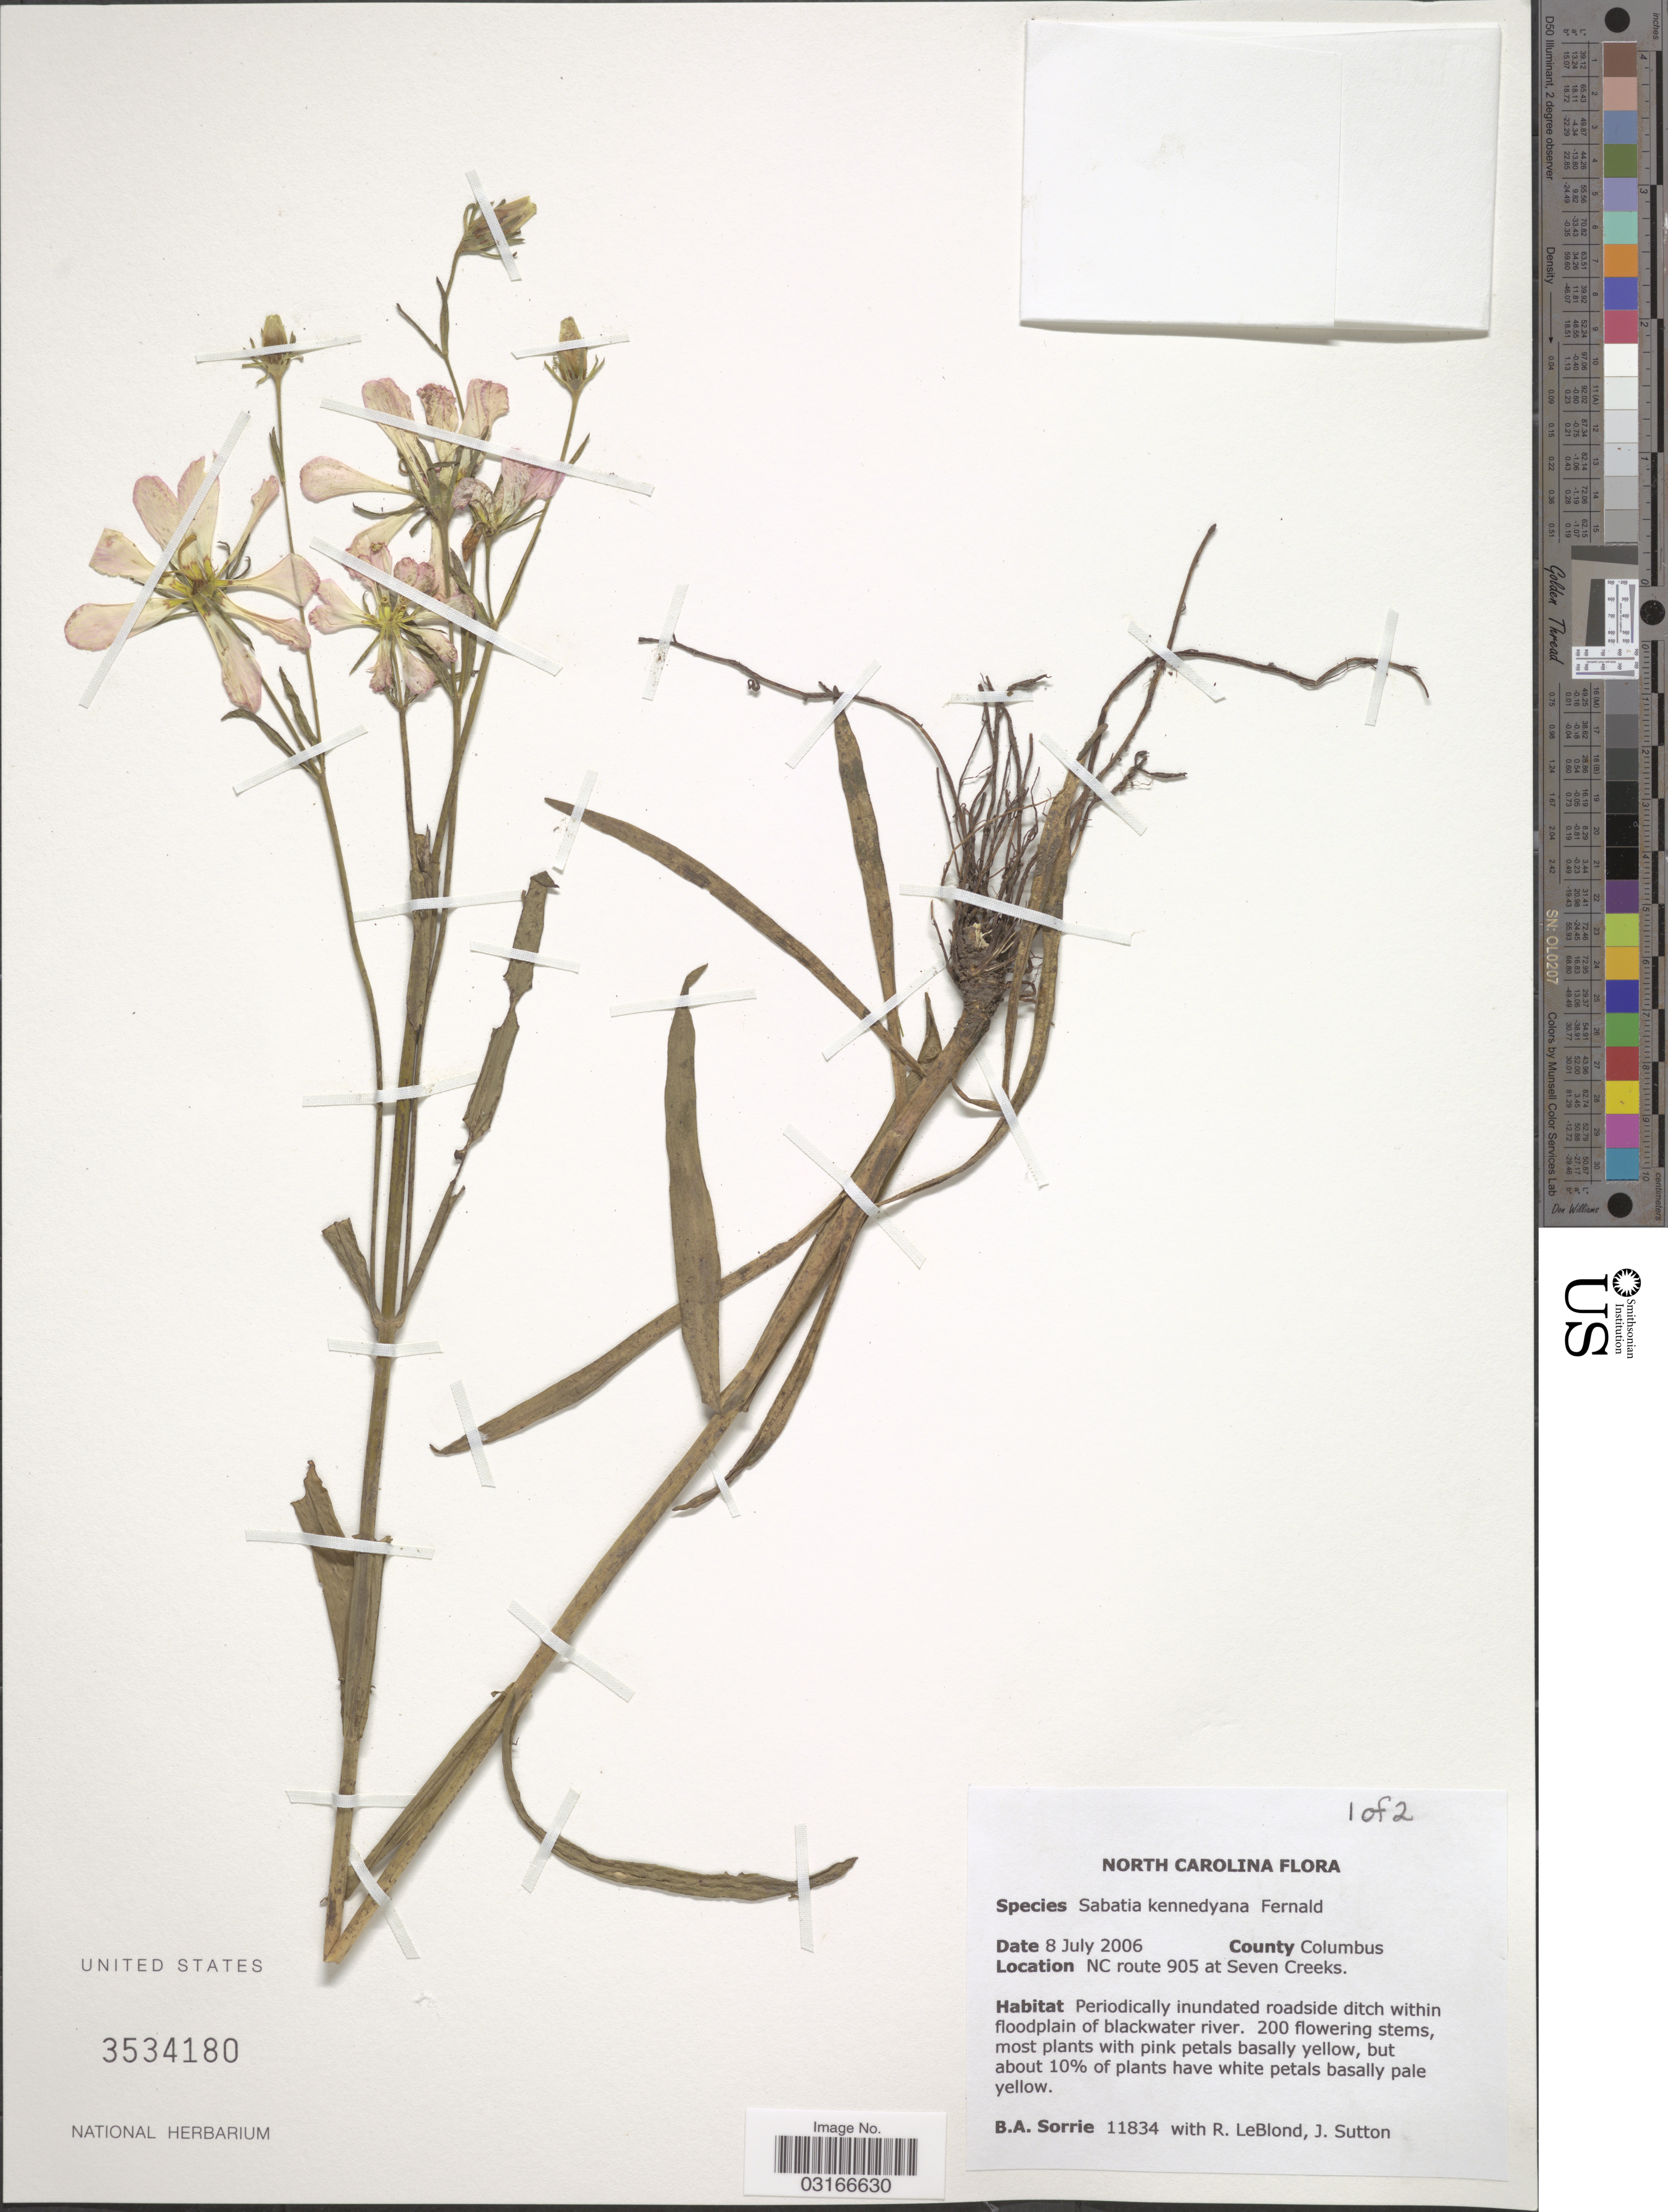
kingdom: Plantae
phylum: Tracheophyta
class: Magnoliopsida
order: Gentianales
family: Gentianaceae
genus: Sabatia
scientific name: Sabatia kennedyana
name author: Fernald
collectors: B. Sorrie, R. J. LeBlond & J. Sutton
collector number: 11834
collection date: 2006-07-08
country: United States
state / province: North Carolina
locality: County Columbus, NC route 905 at Seven Creeks.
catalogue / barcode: US 3534180